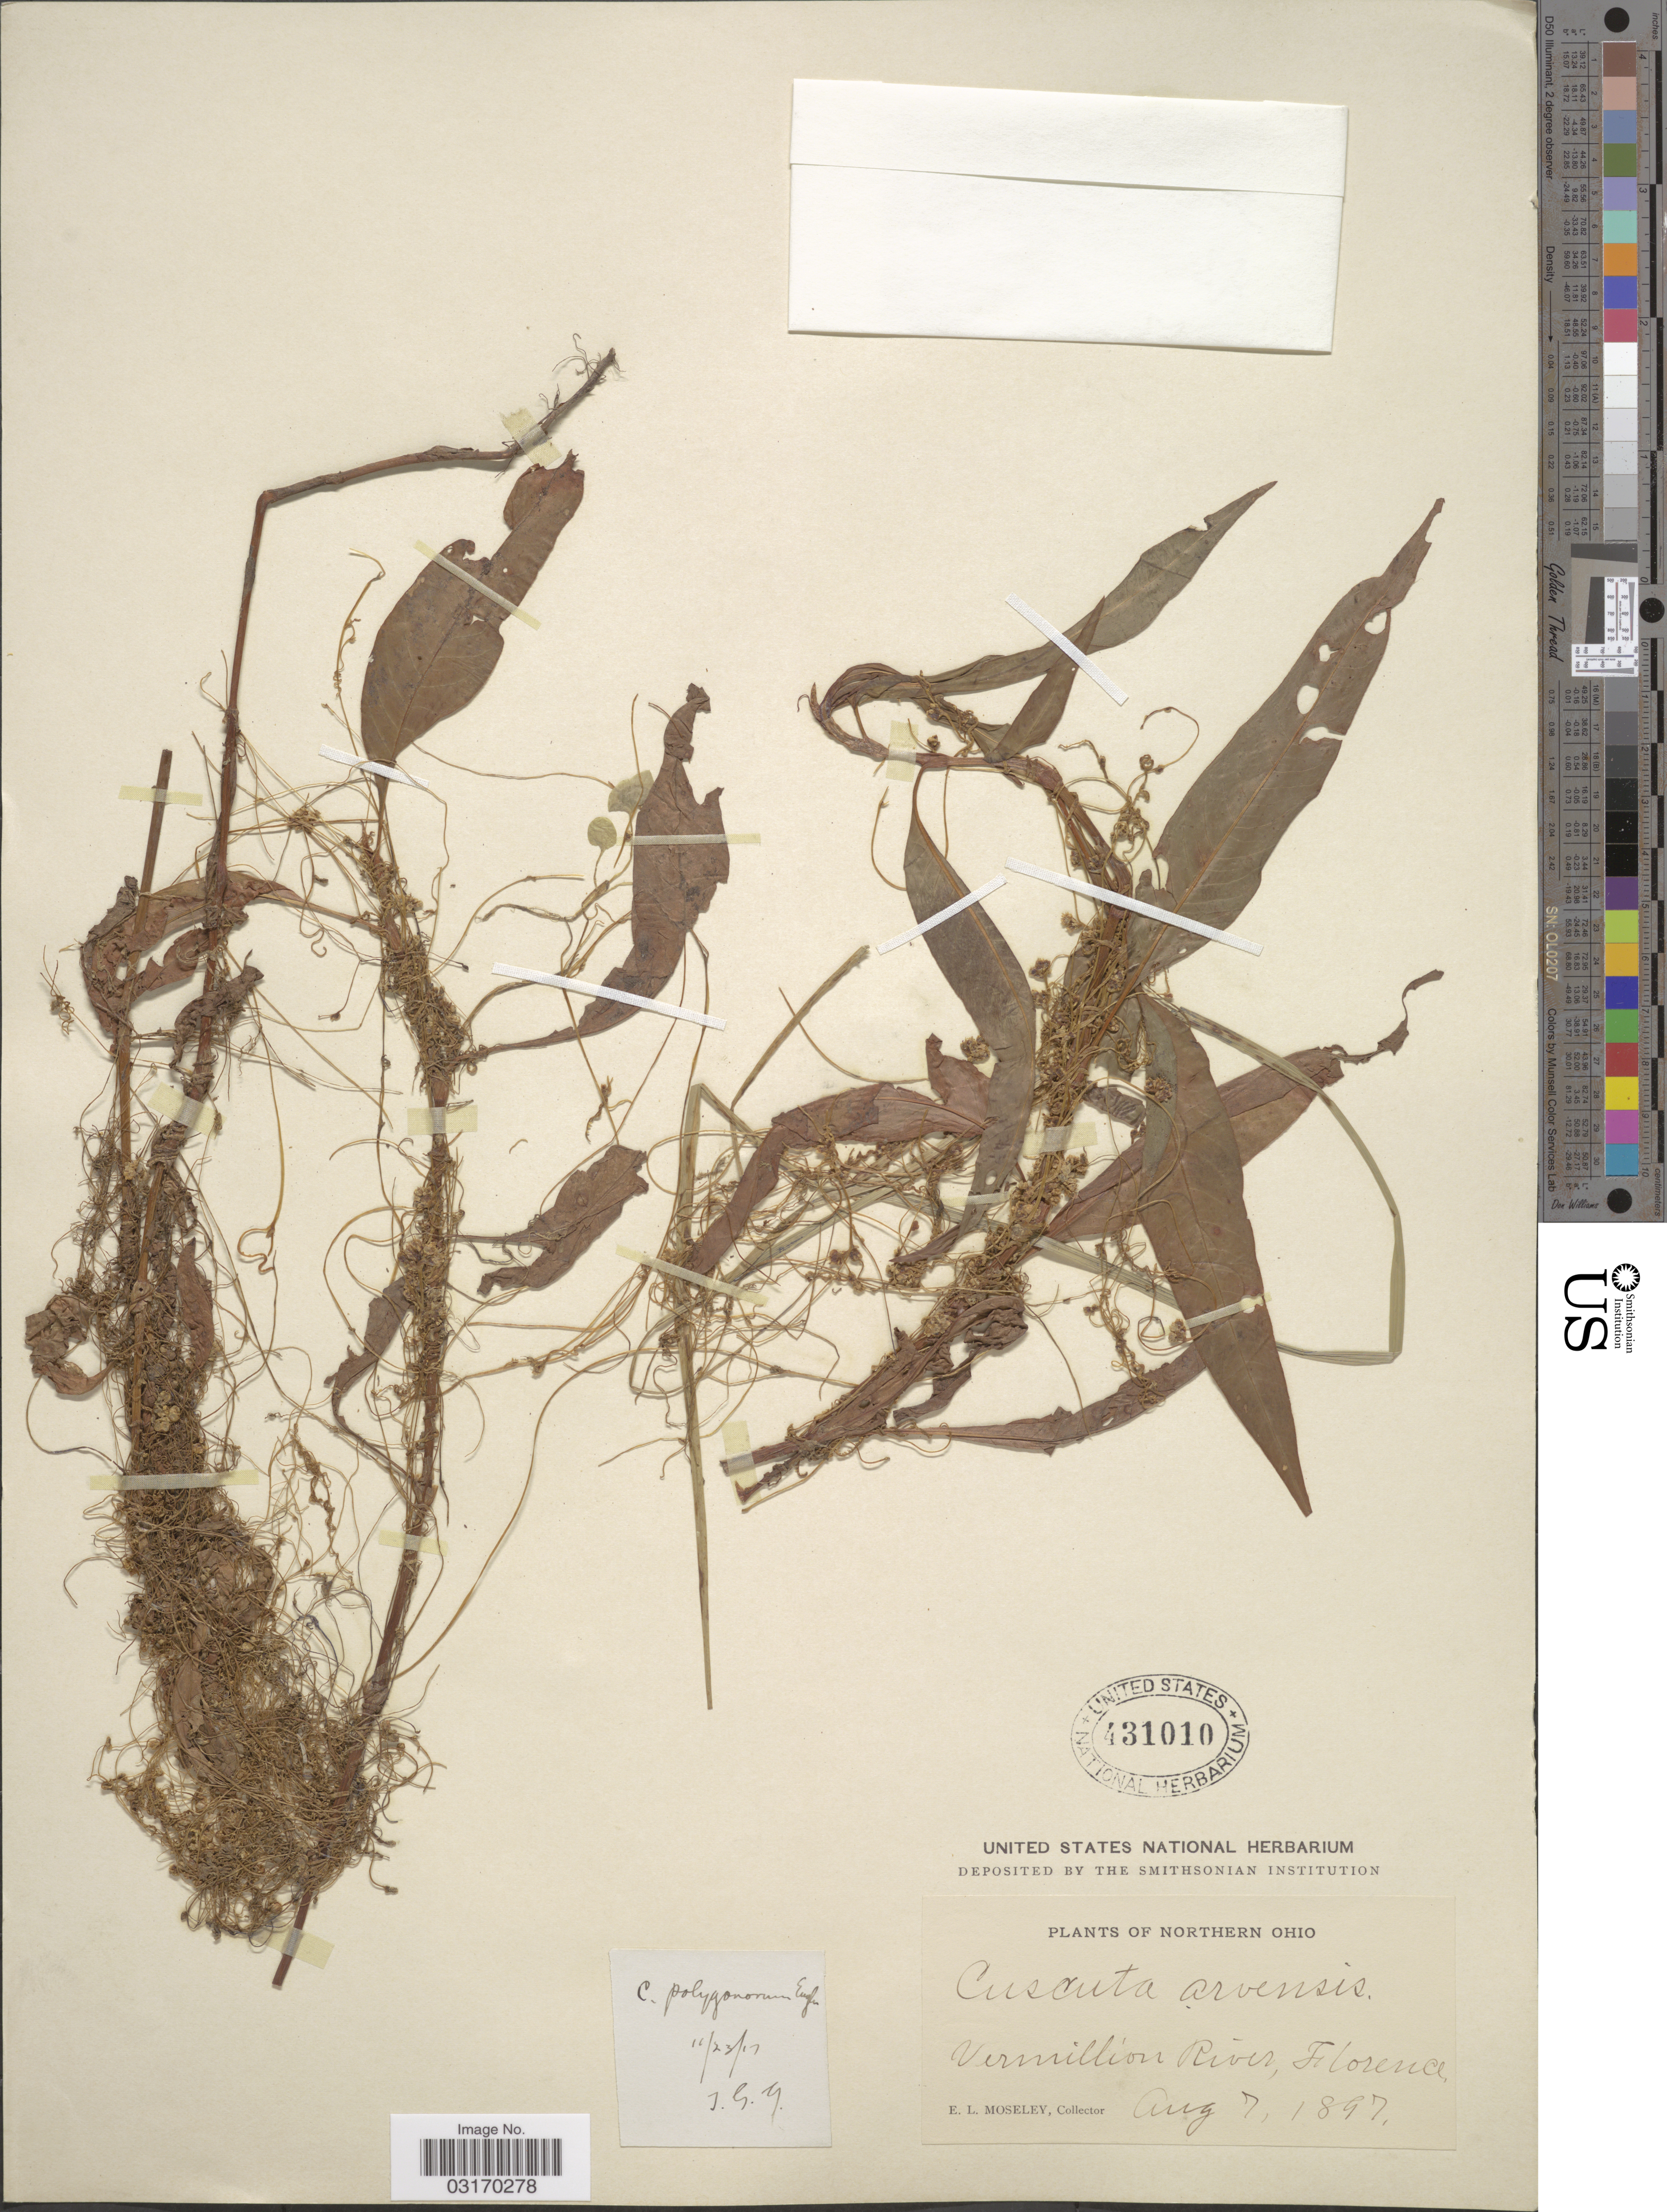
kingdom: Plantae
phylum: Tracheophyta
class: Magnoliopsida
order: Solanales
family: Convolvulaceae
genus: Cuscuta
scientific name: Cuscuta polygonorum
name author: Engelm.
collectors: E. Moseley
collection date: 1897-08-07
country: United States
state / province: Ohio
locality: Northern Ohio. Vermillion River, Florence.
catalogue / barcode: US 431010